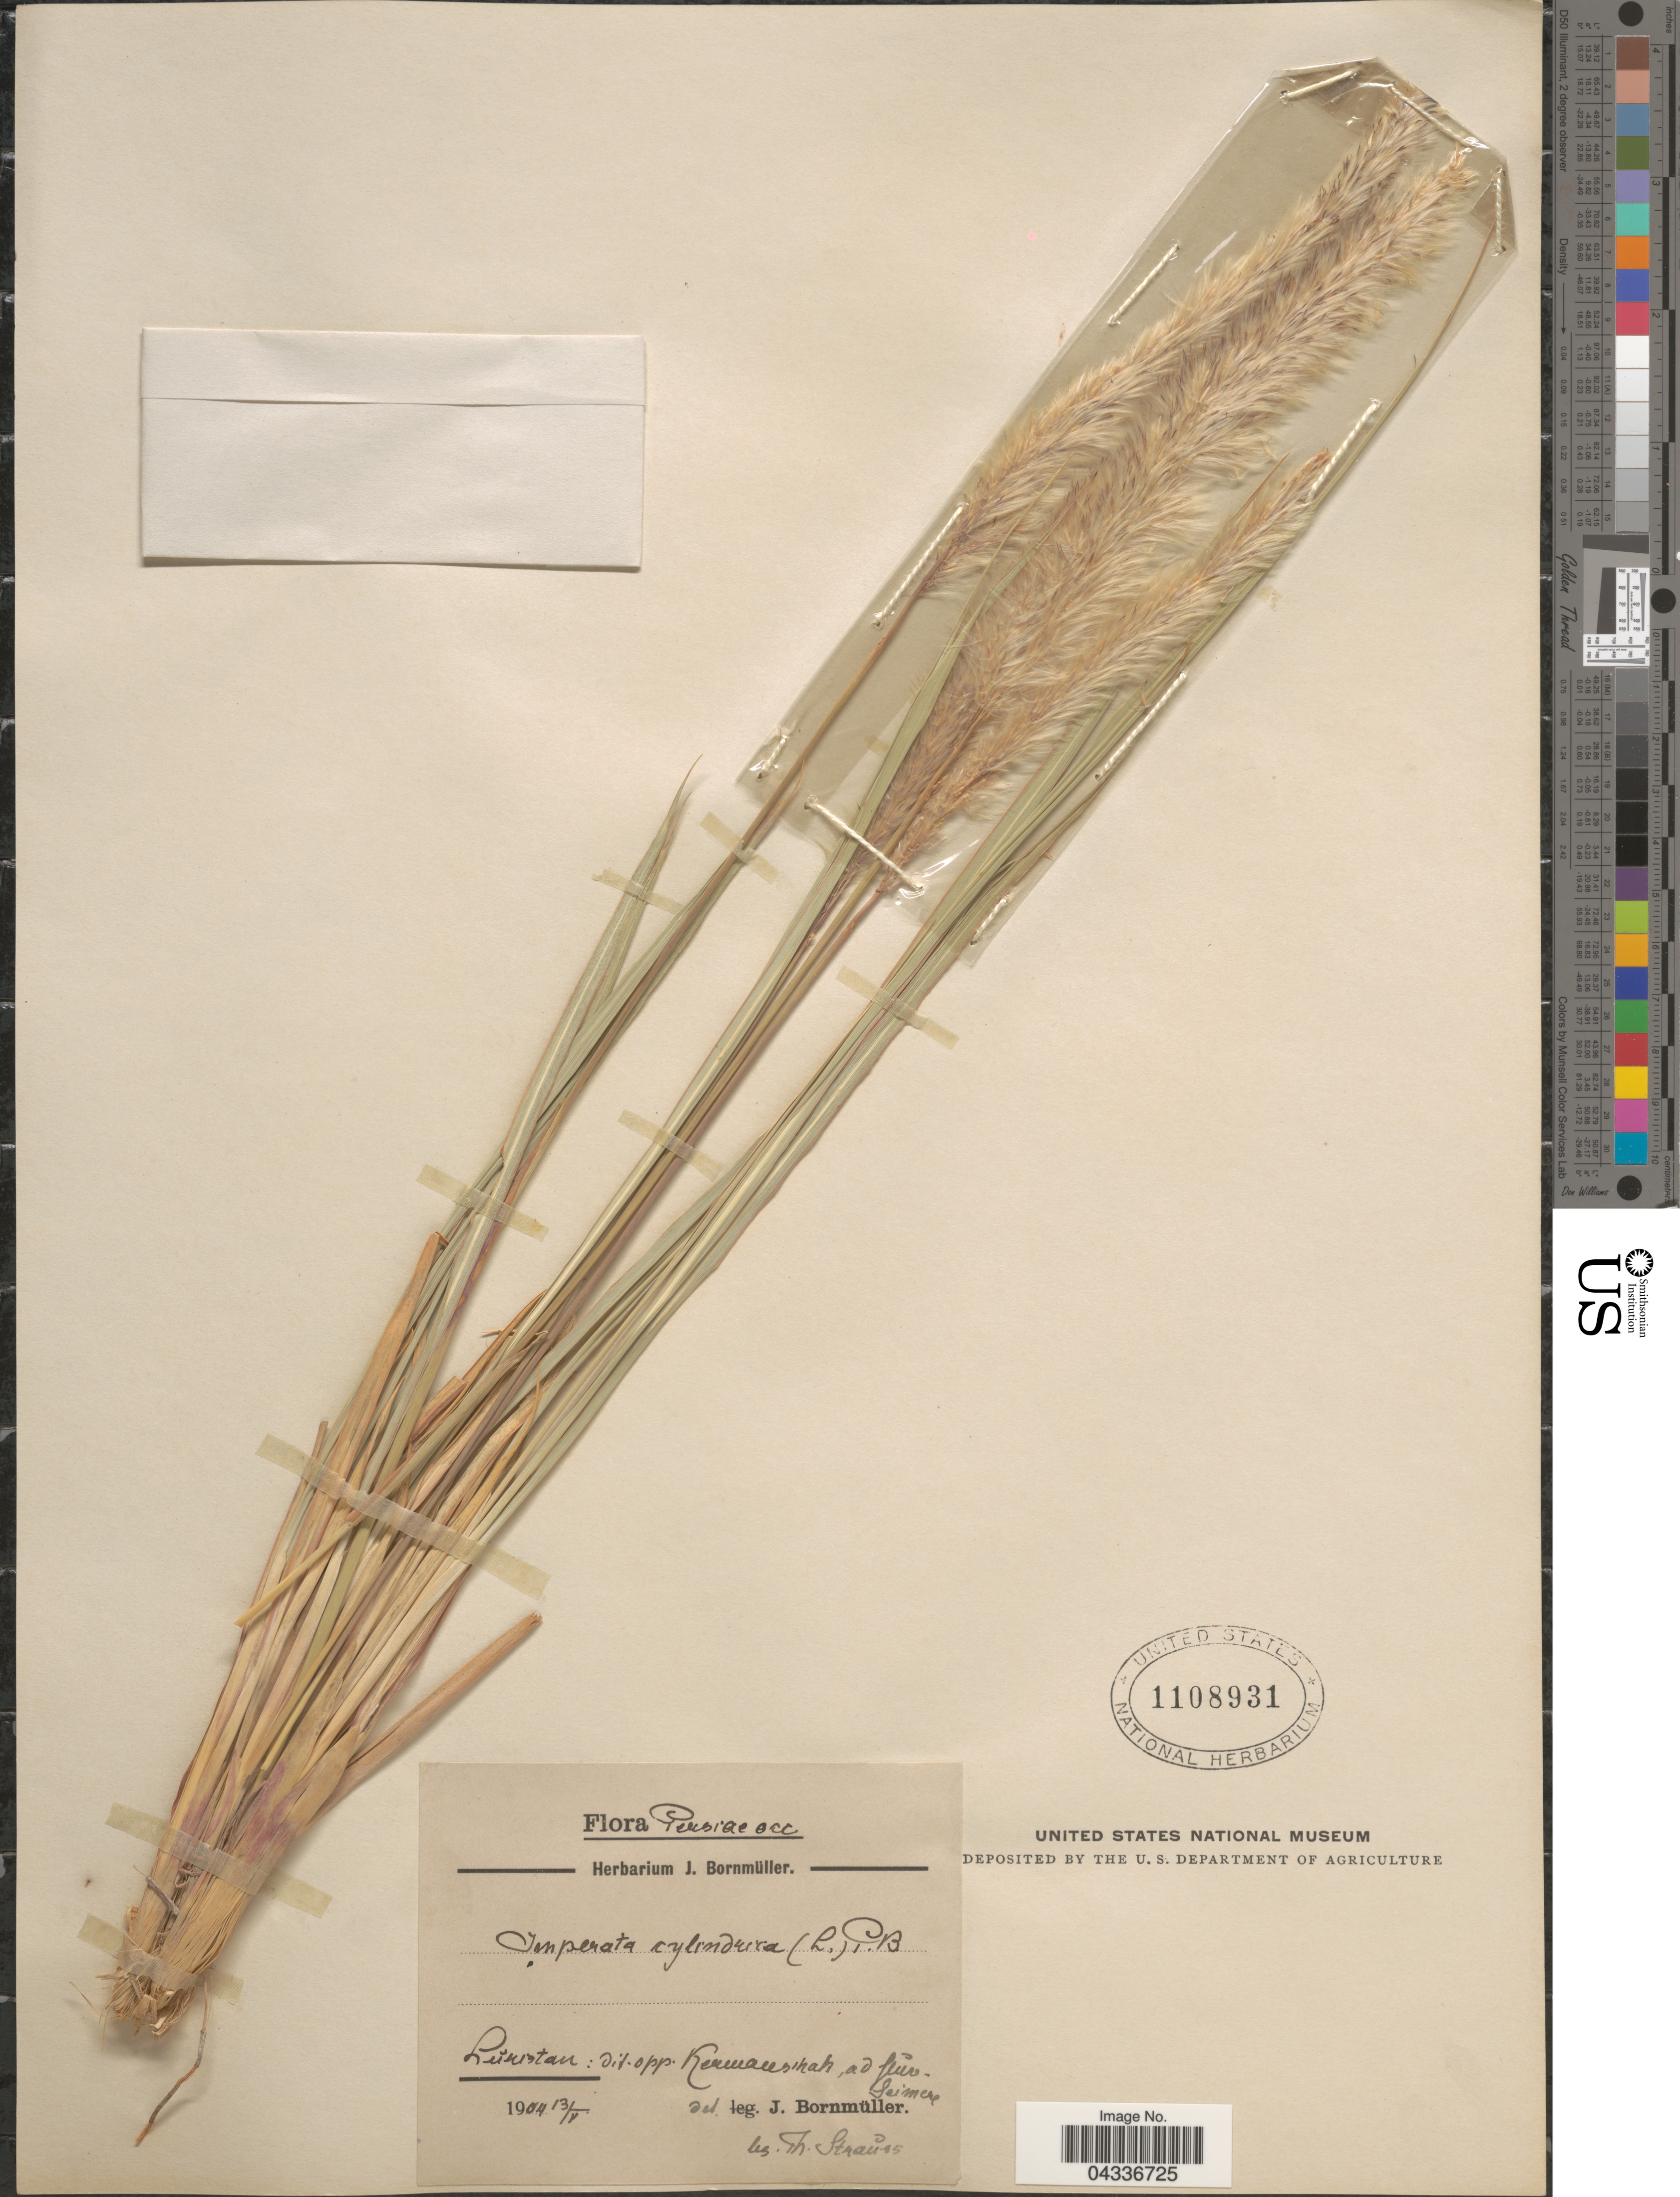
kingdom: Plantae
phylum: Tracheophyta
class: Liliopsida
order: Poales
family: Poaceae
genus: Imperata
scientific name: Imperata cylindrica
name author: (L.) P. Beauv.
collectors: T. Strauss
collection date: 1904-05-13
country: Iran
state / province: Lorestan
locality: Persiae occ. Lŭristan : dof.opp. Kermanshah, ad flův-Seimere [interpreted].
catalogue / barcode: US 1108931